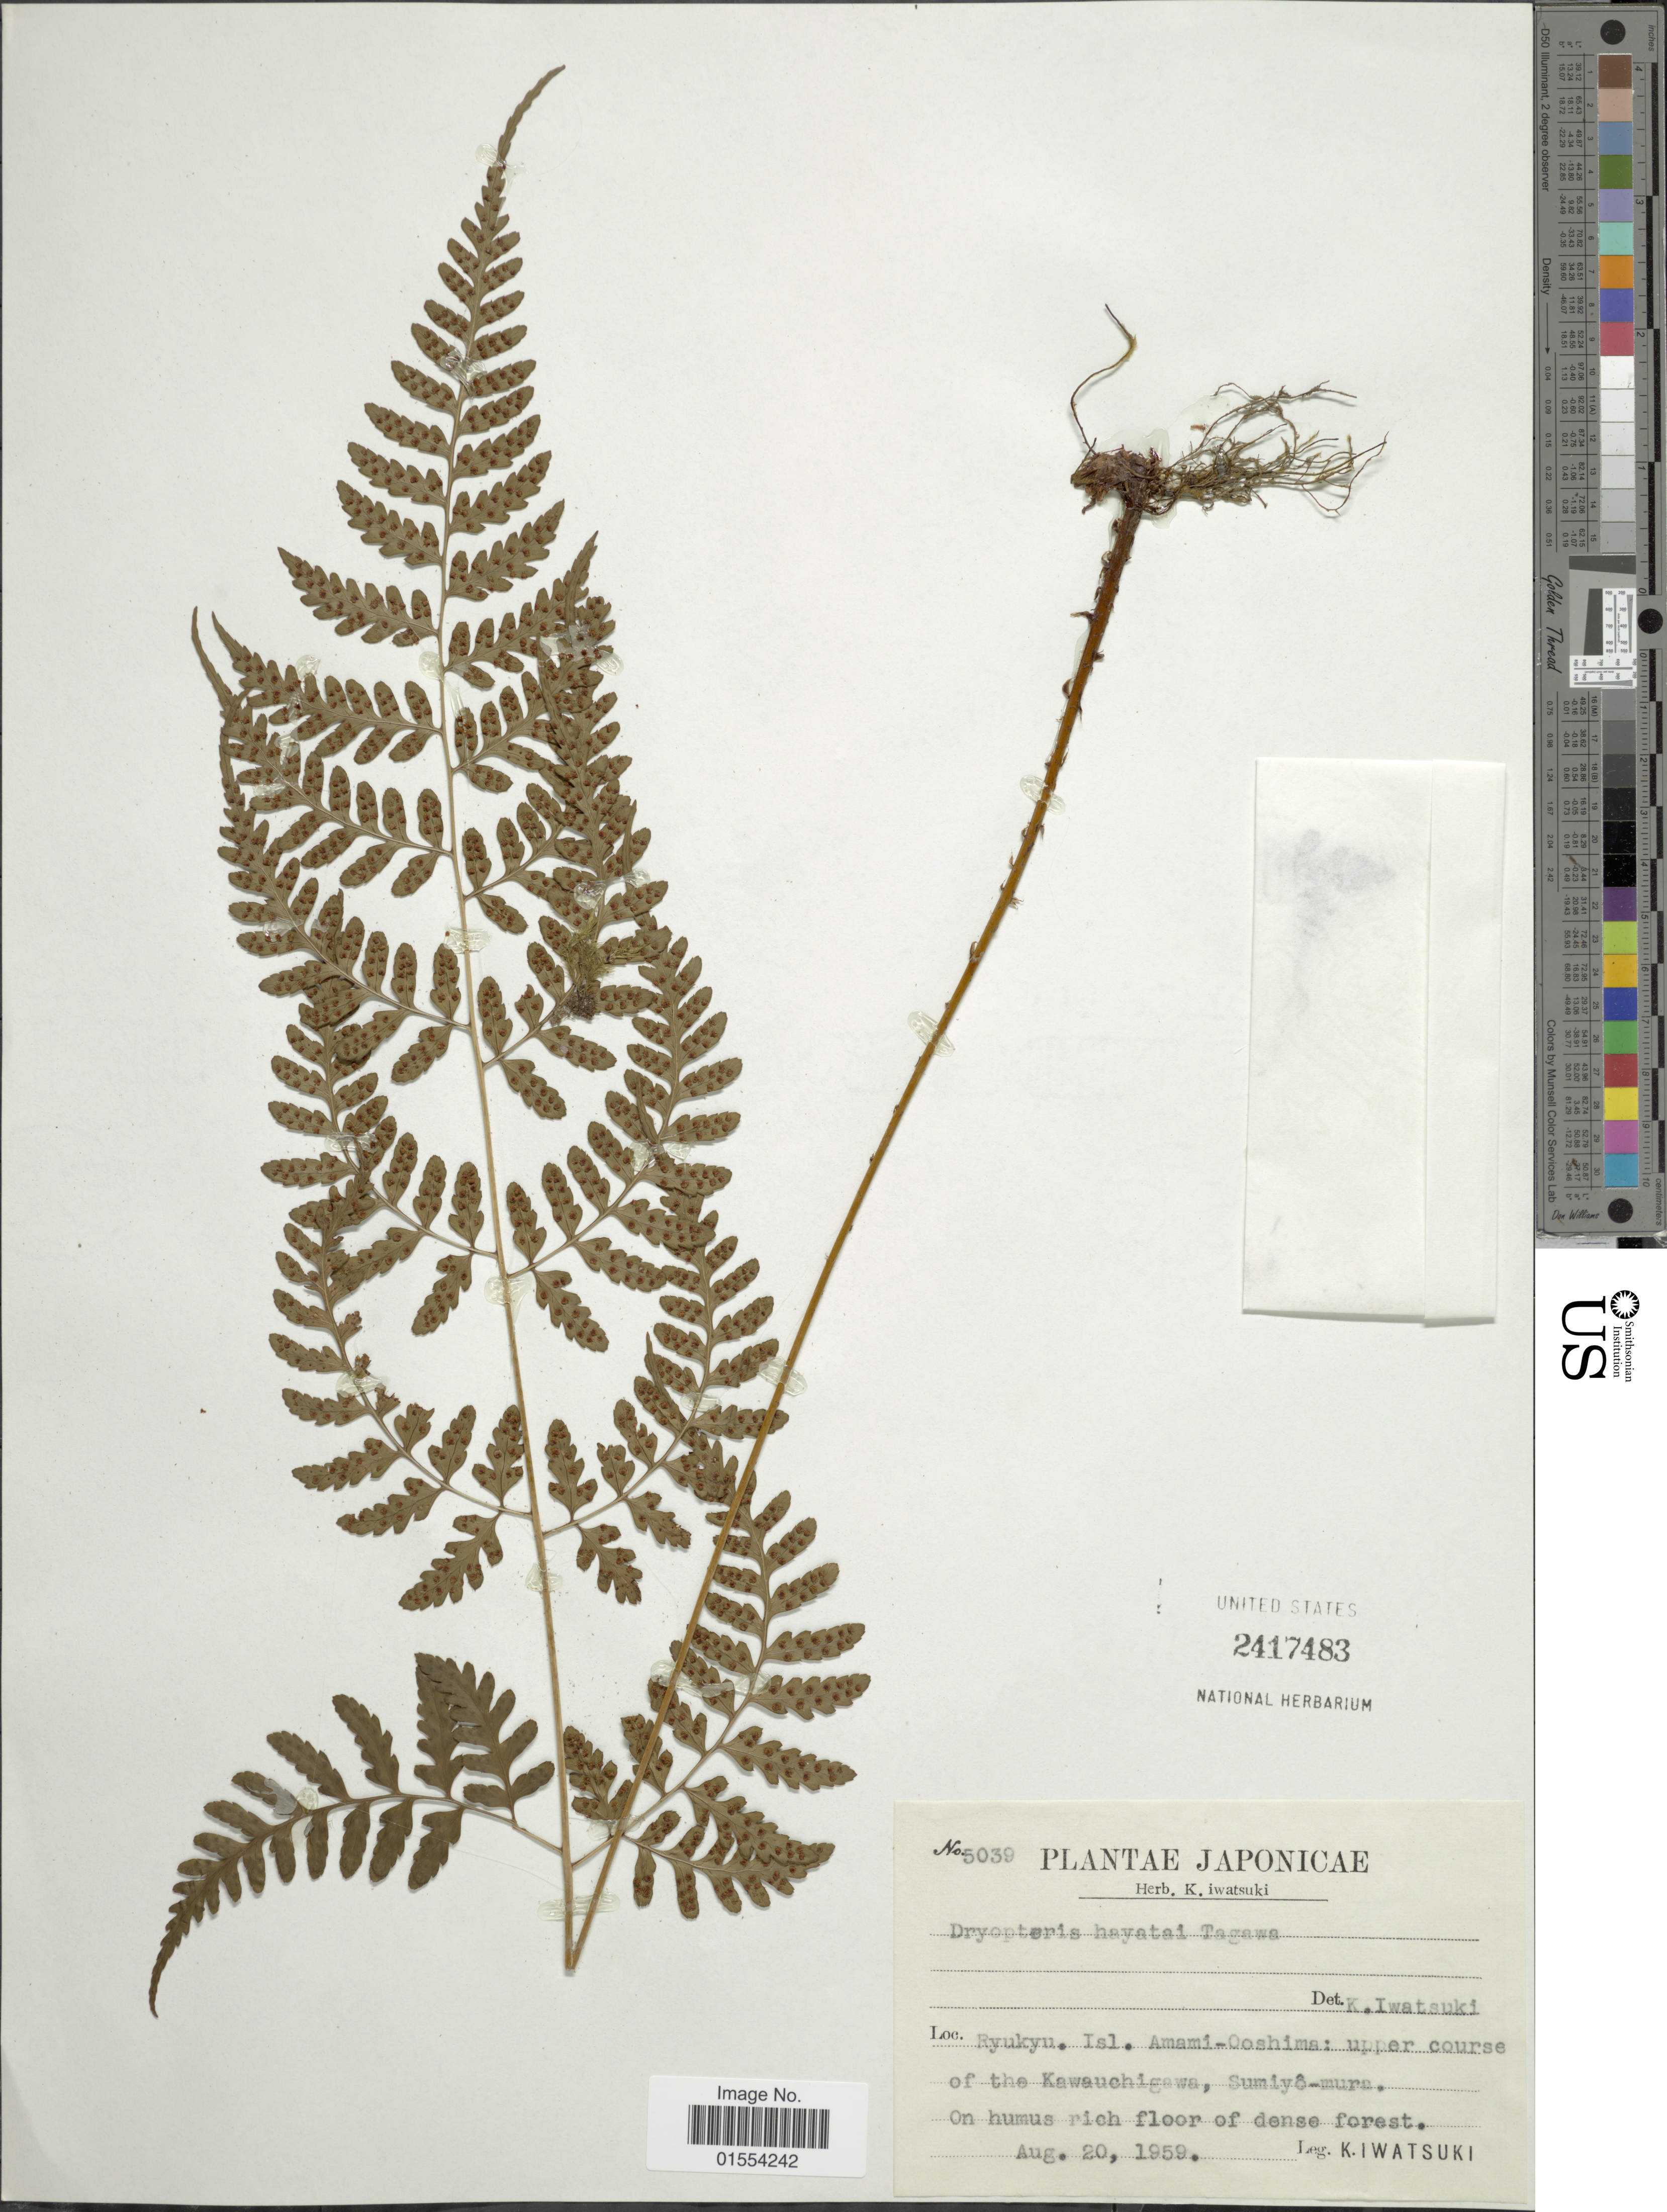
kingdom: Plantae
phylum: Tracheophyta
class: Polypodiopsida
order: Polypodiales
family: Dryopteridaceae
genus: Dryopteris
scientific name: Dryopteris hayatae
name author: Tagawa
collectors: K. Iwatsuki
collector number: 5039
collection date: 1959-08-20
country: Japan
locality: Japonicae, Ryukyu. Isl. Amami-Ooshima: upper course of the Kawauchigawa,Sumiyo-mura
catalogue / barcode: US 2417483